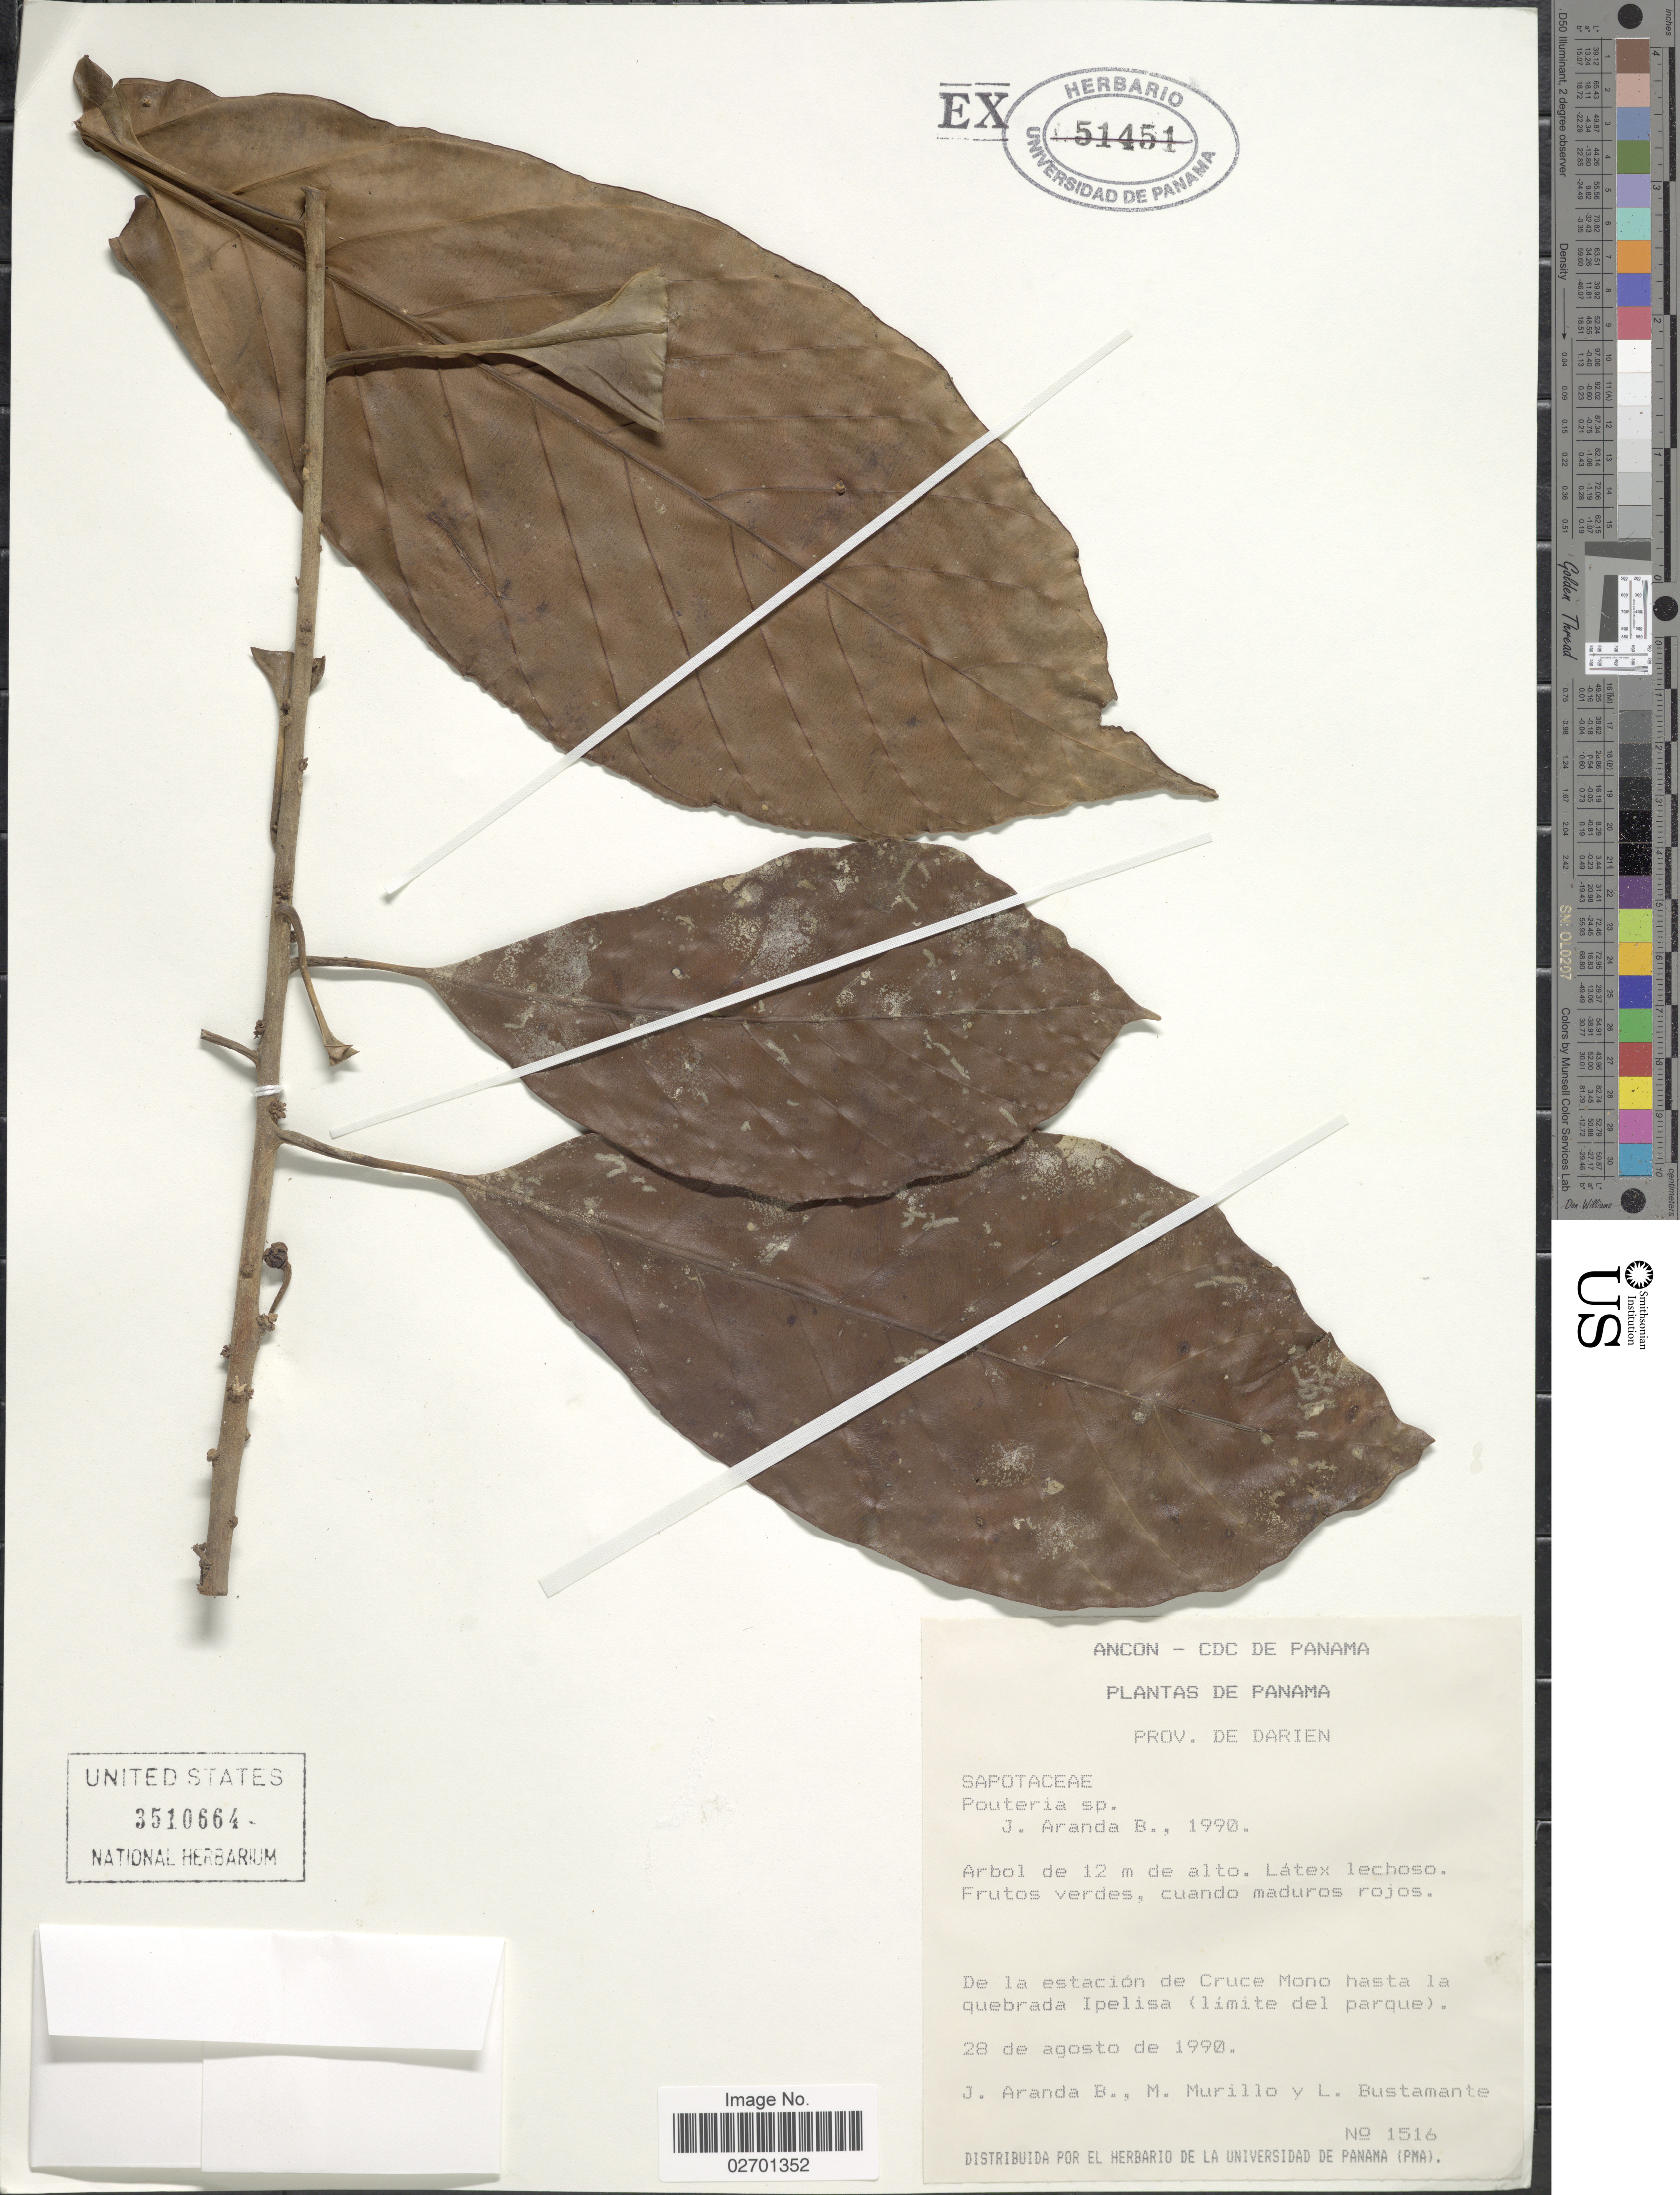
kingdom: Plantae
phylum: Tracheophyta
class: Magnoliopsida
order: Ericales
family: Sapotaceae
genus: Pouteria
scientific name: Pouteria sp.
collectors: J. Aranda B., M. Murillo & L. Navas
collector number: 1516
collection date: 1990-08-28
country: Panama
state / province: Darién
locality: De la estacion de Cruce Mono hasta la quebrada Ipelisa (limite del parque).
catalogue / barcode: US 3510664